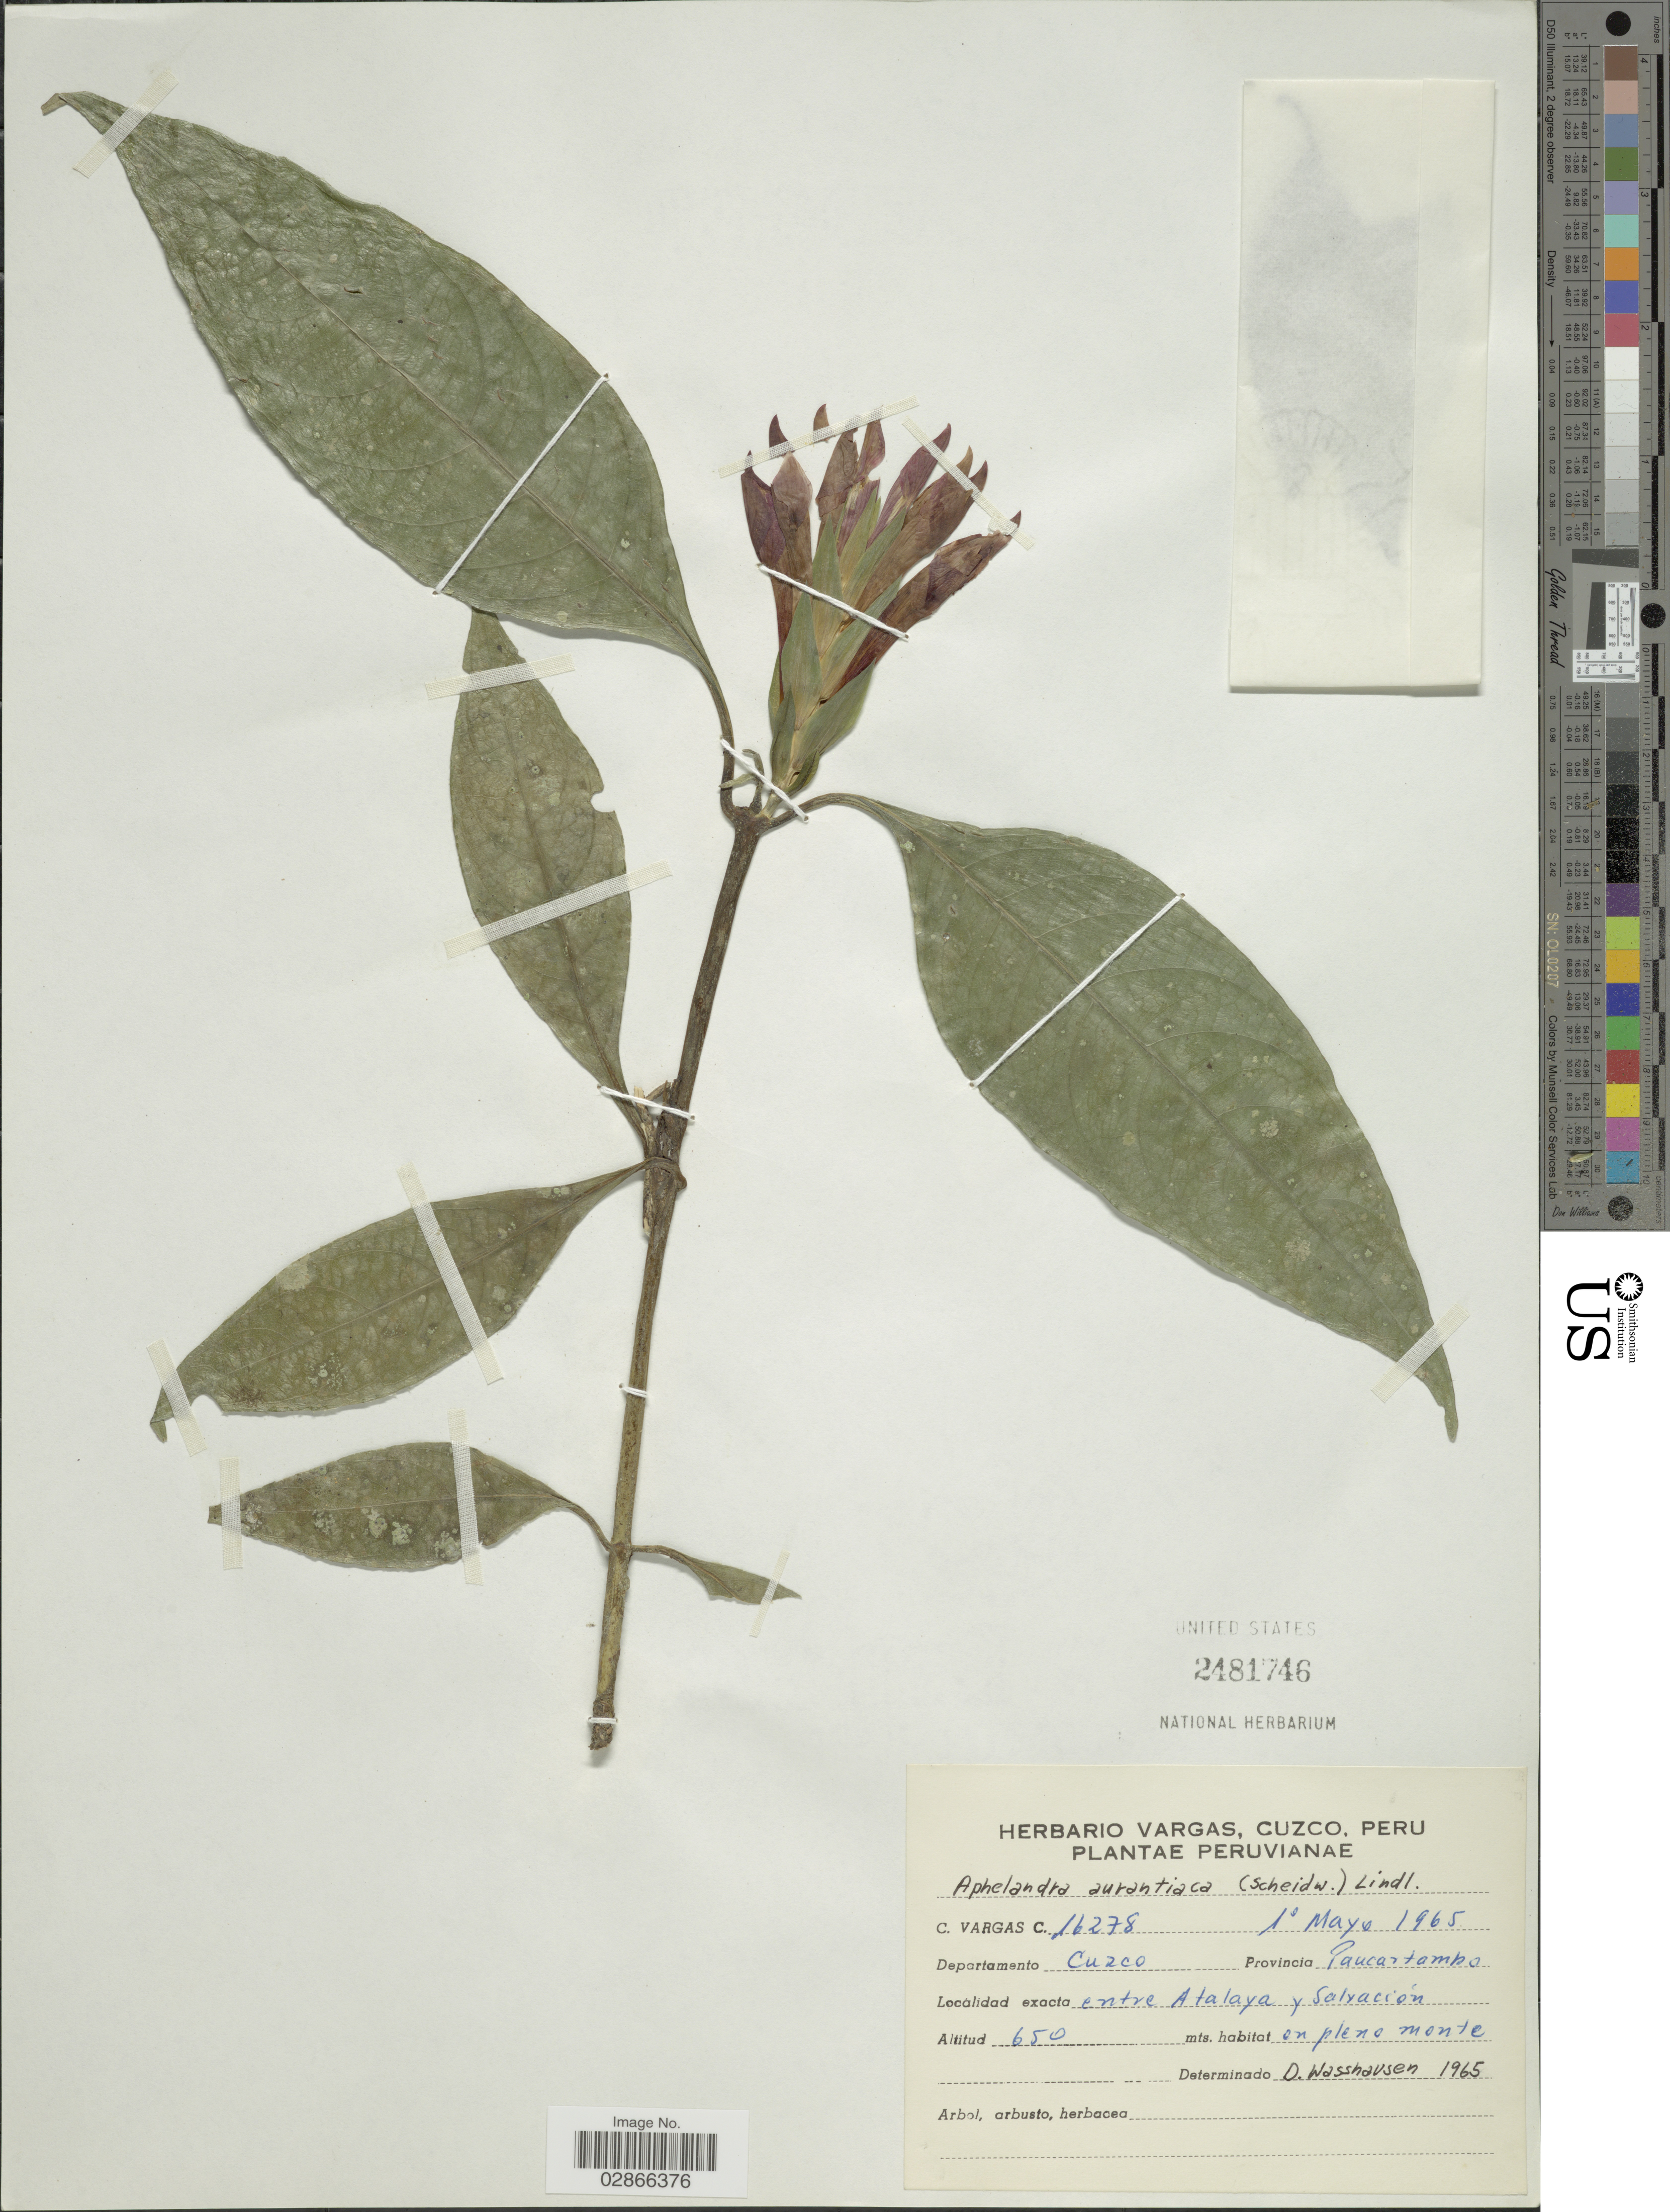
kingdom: Plantae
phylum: Tracheophyta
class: Magnoliopsida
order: Lamiales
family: Acanthaceae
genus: Aphelandra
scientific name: Aphelandra aurantiaca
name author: (Scheidw.) Lindl.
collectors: C. Vargas Calderón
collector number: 16278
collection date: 1965-05-01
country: Peru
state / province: Cusco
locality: Departamento Cuzco. Provincia Paucartambo. Entre Atalaya y Salyación.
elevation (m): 650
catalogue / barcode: US 2481746